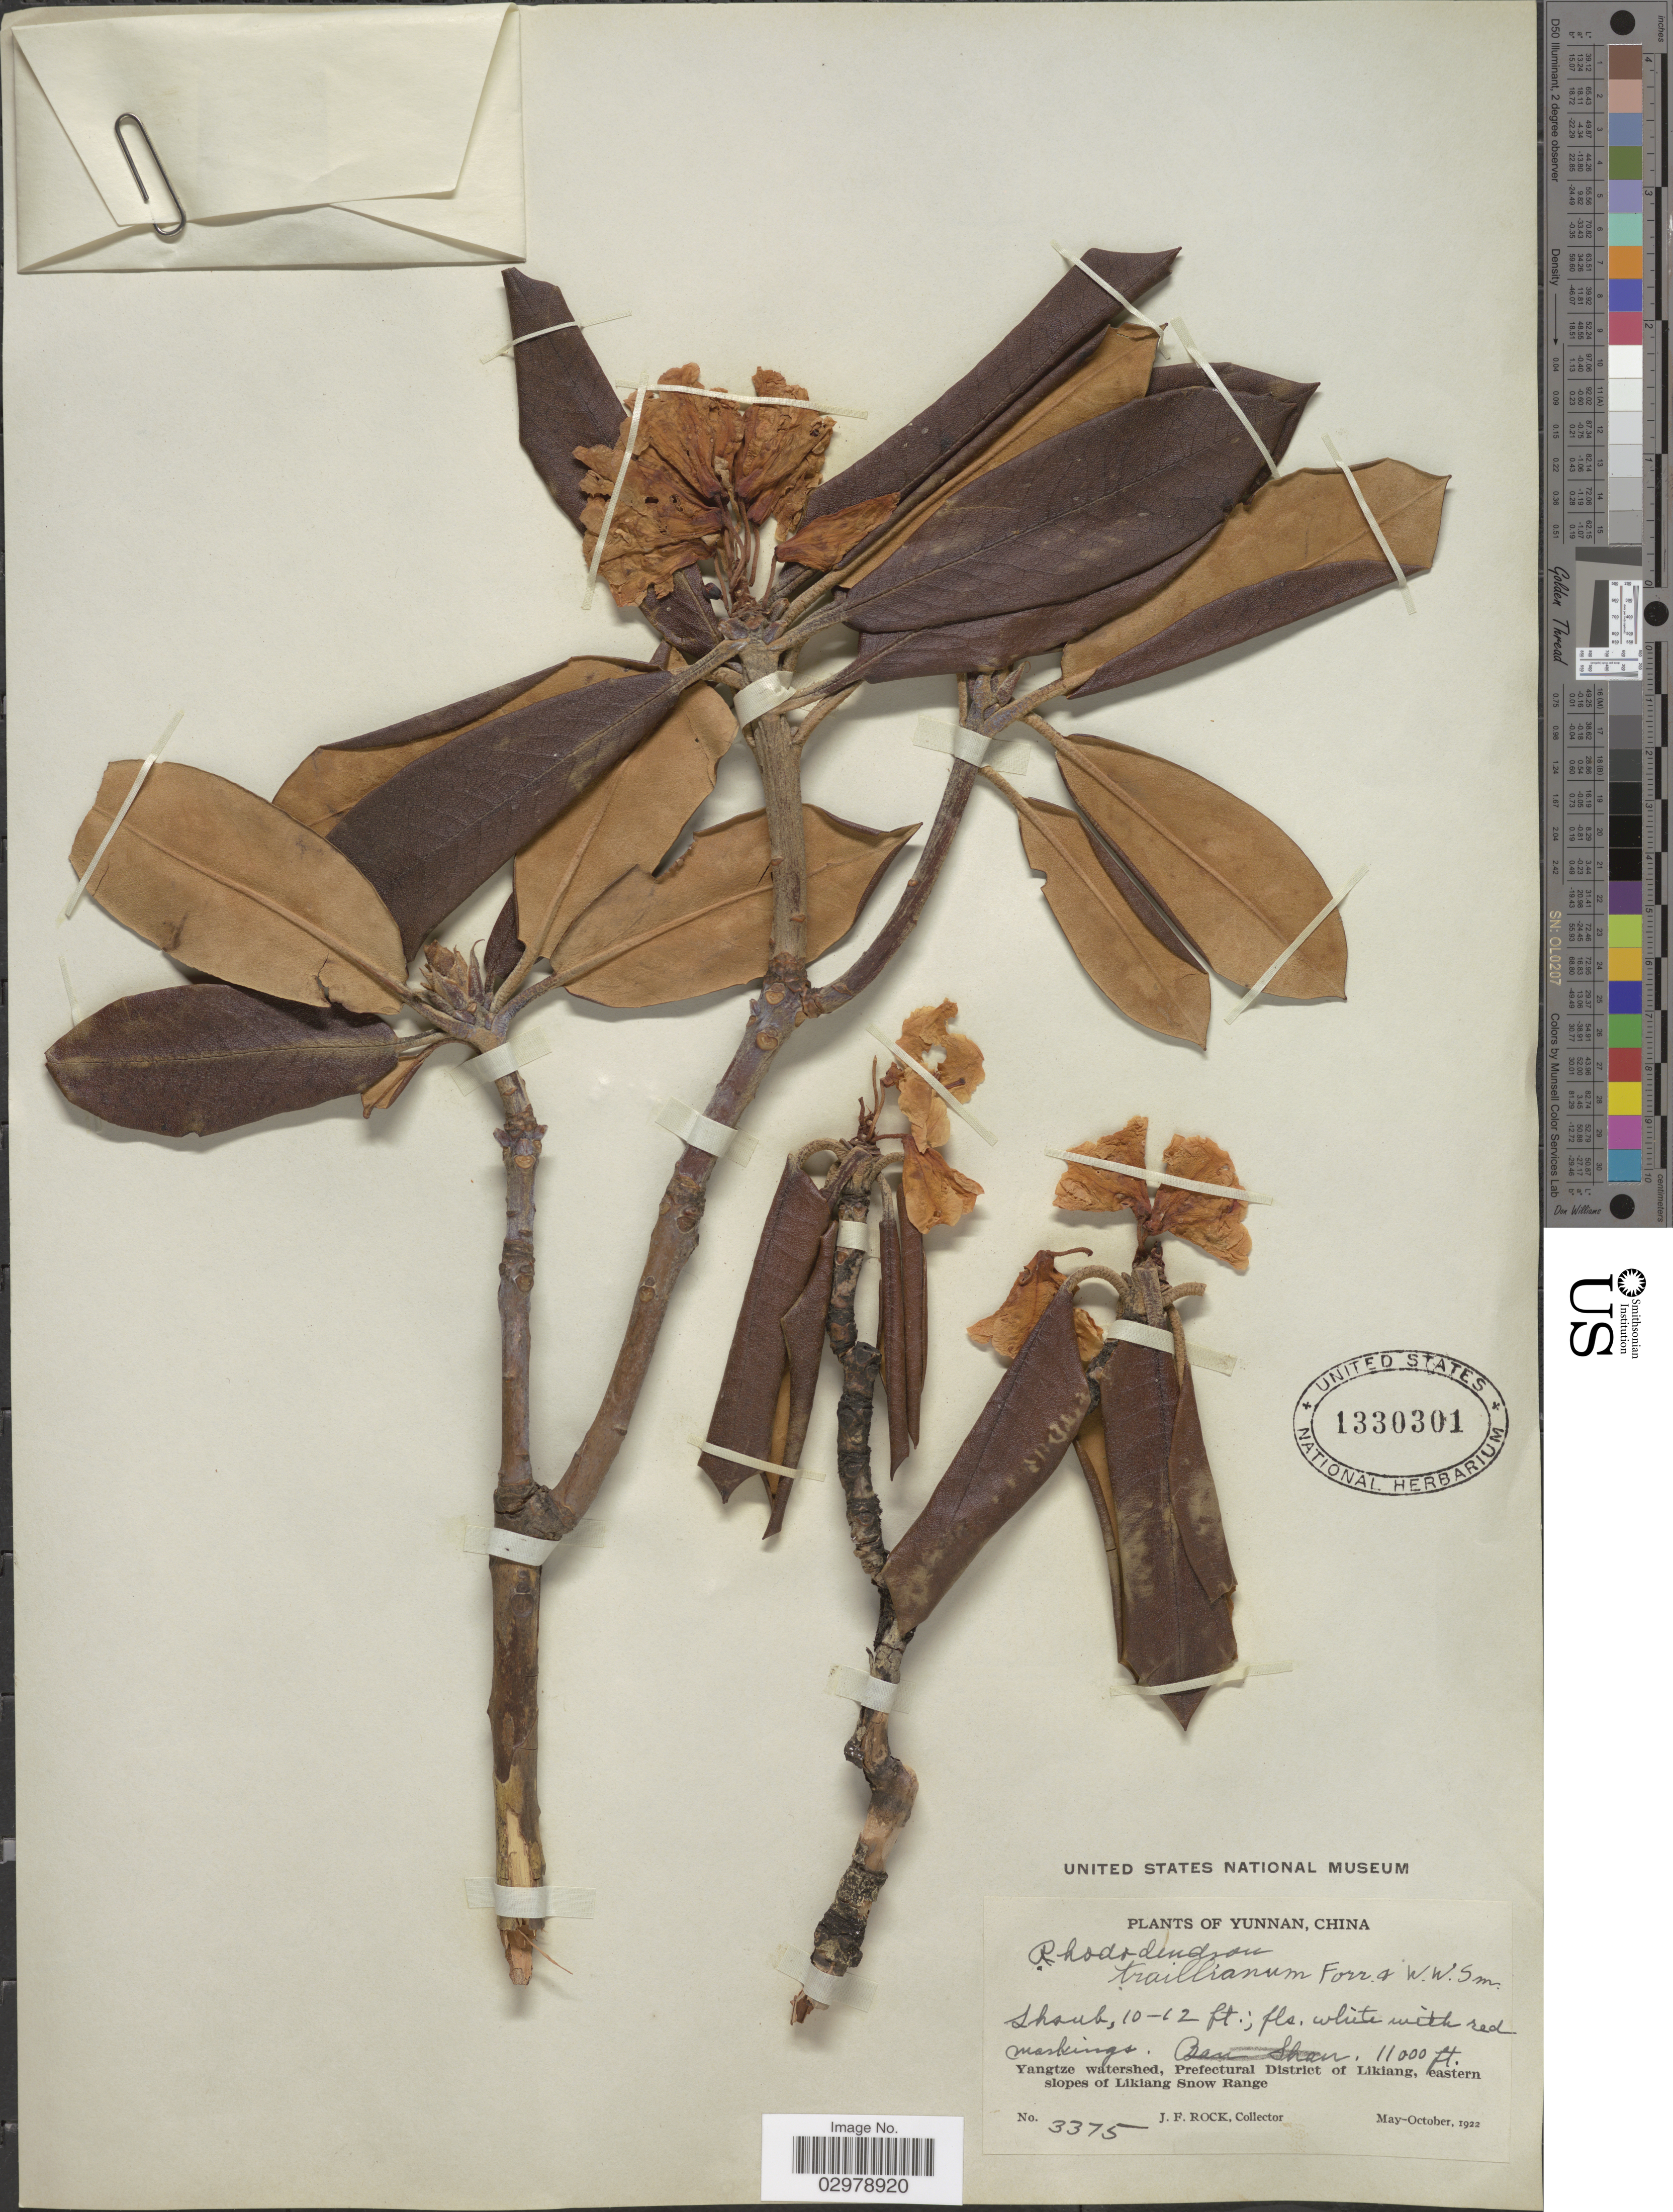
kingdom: Plantae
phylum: Tracheophyta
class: Magnoliopsida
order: Ericales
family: Ericaceae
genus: Rhododendron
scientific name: Rhododendron traillianum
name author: Forrest & W.W. Sm.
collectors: J. Rock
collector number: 3375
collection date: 1922-05/1922-10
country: China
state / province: Yunnan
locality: Yangtze watershed, Prefectural District of Likiang, eastern slopes of Likiang Snow Range.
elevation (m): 3353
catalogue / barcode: US 1330301